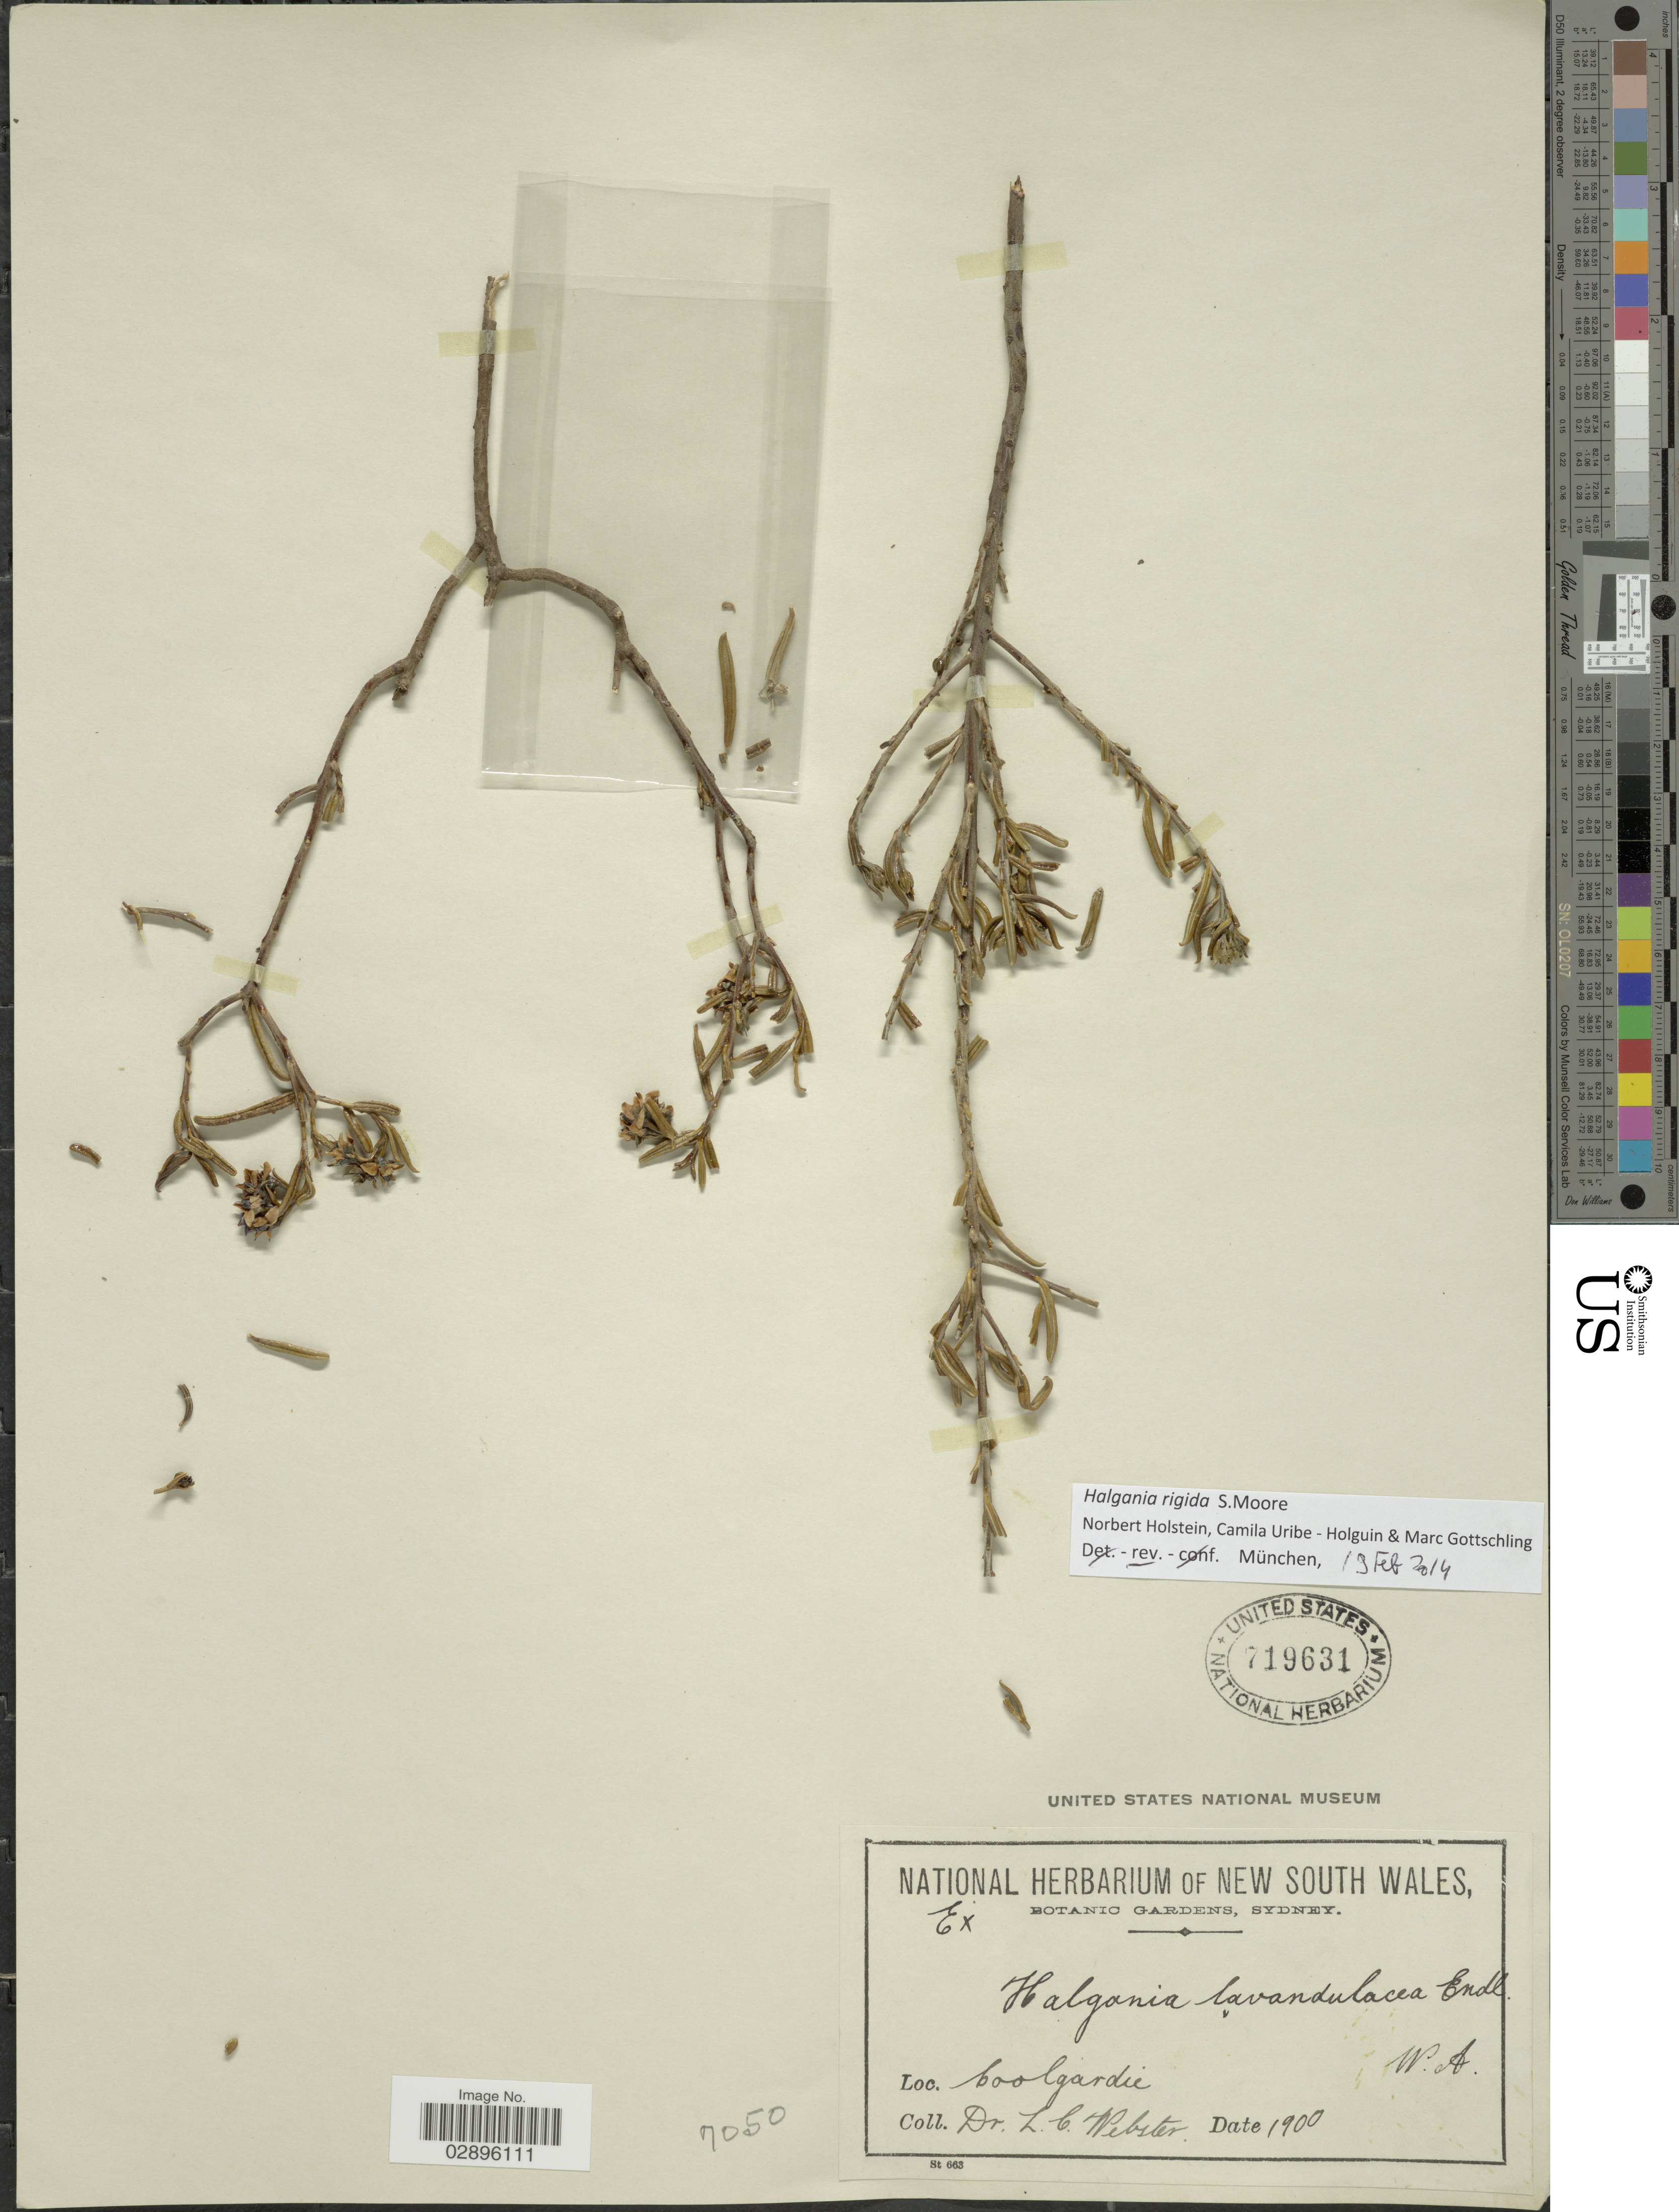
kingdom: Plantae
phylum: Tracheophyta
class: Magnoliopsida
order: Boraginales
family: Ehretiaceae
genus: Halgania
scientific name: Halgania rigida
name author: S. Moore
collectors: L. Webster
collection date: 1990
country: Australia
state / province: Western Australia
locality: Coolgardie. W.A.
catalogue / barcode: US 719631